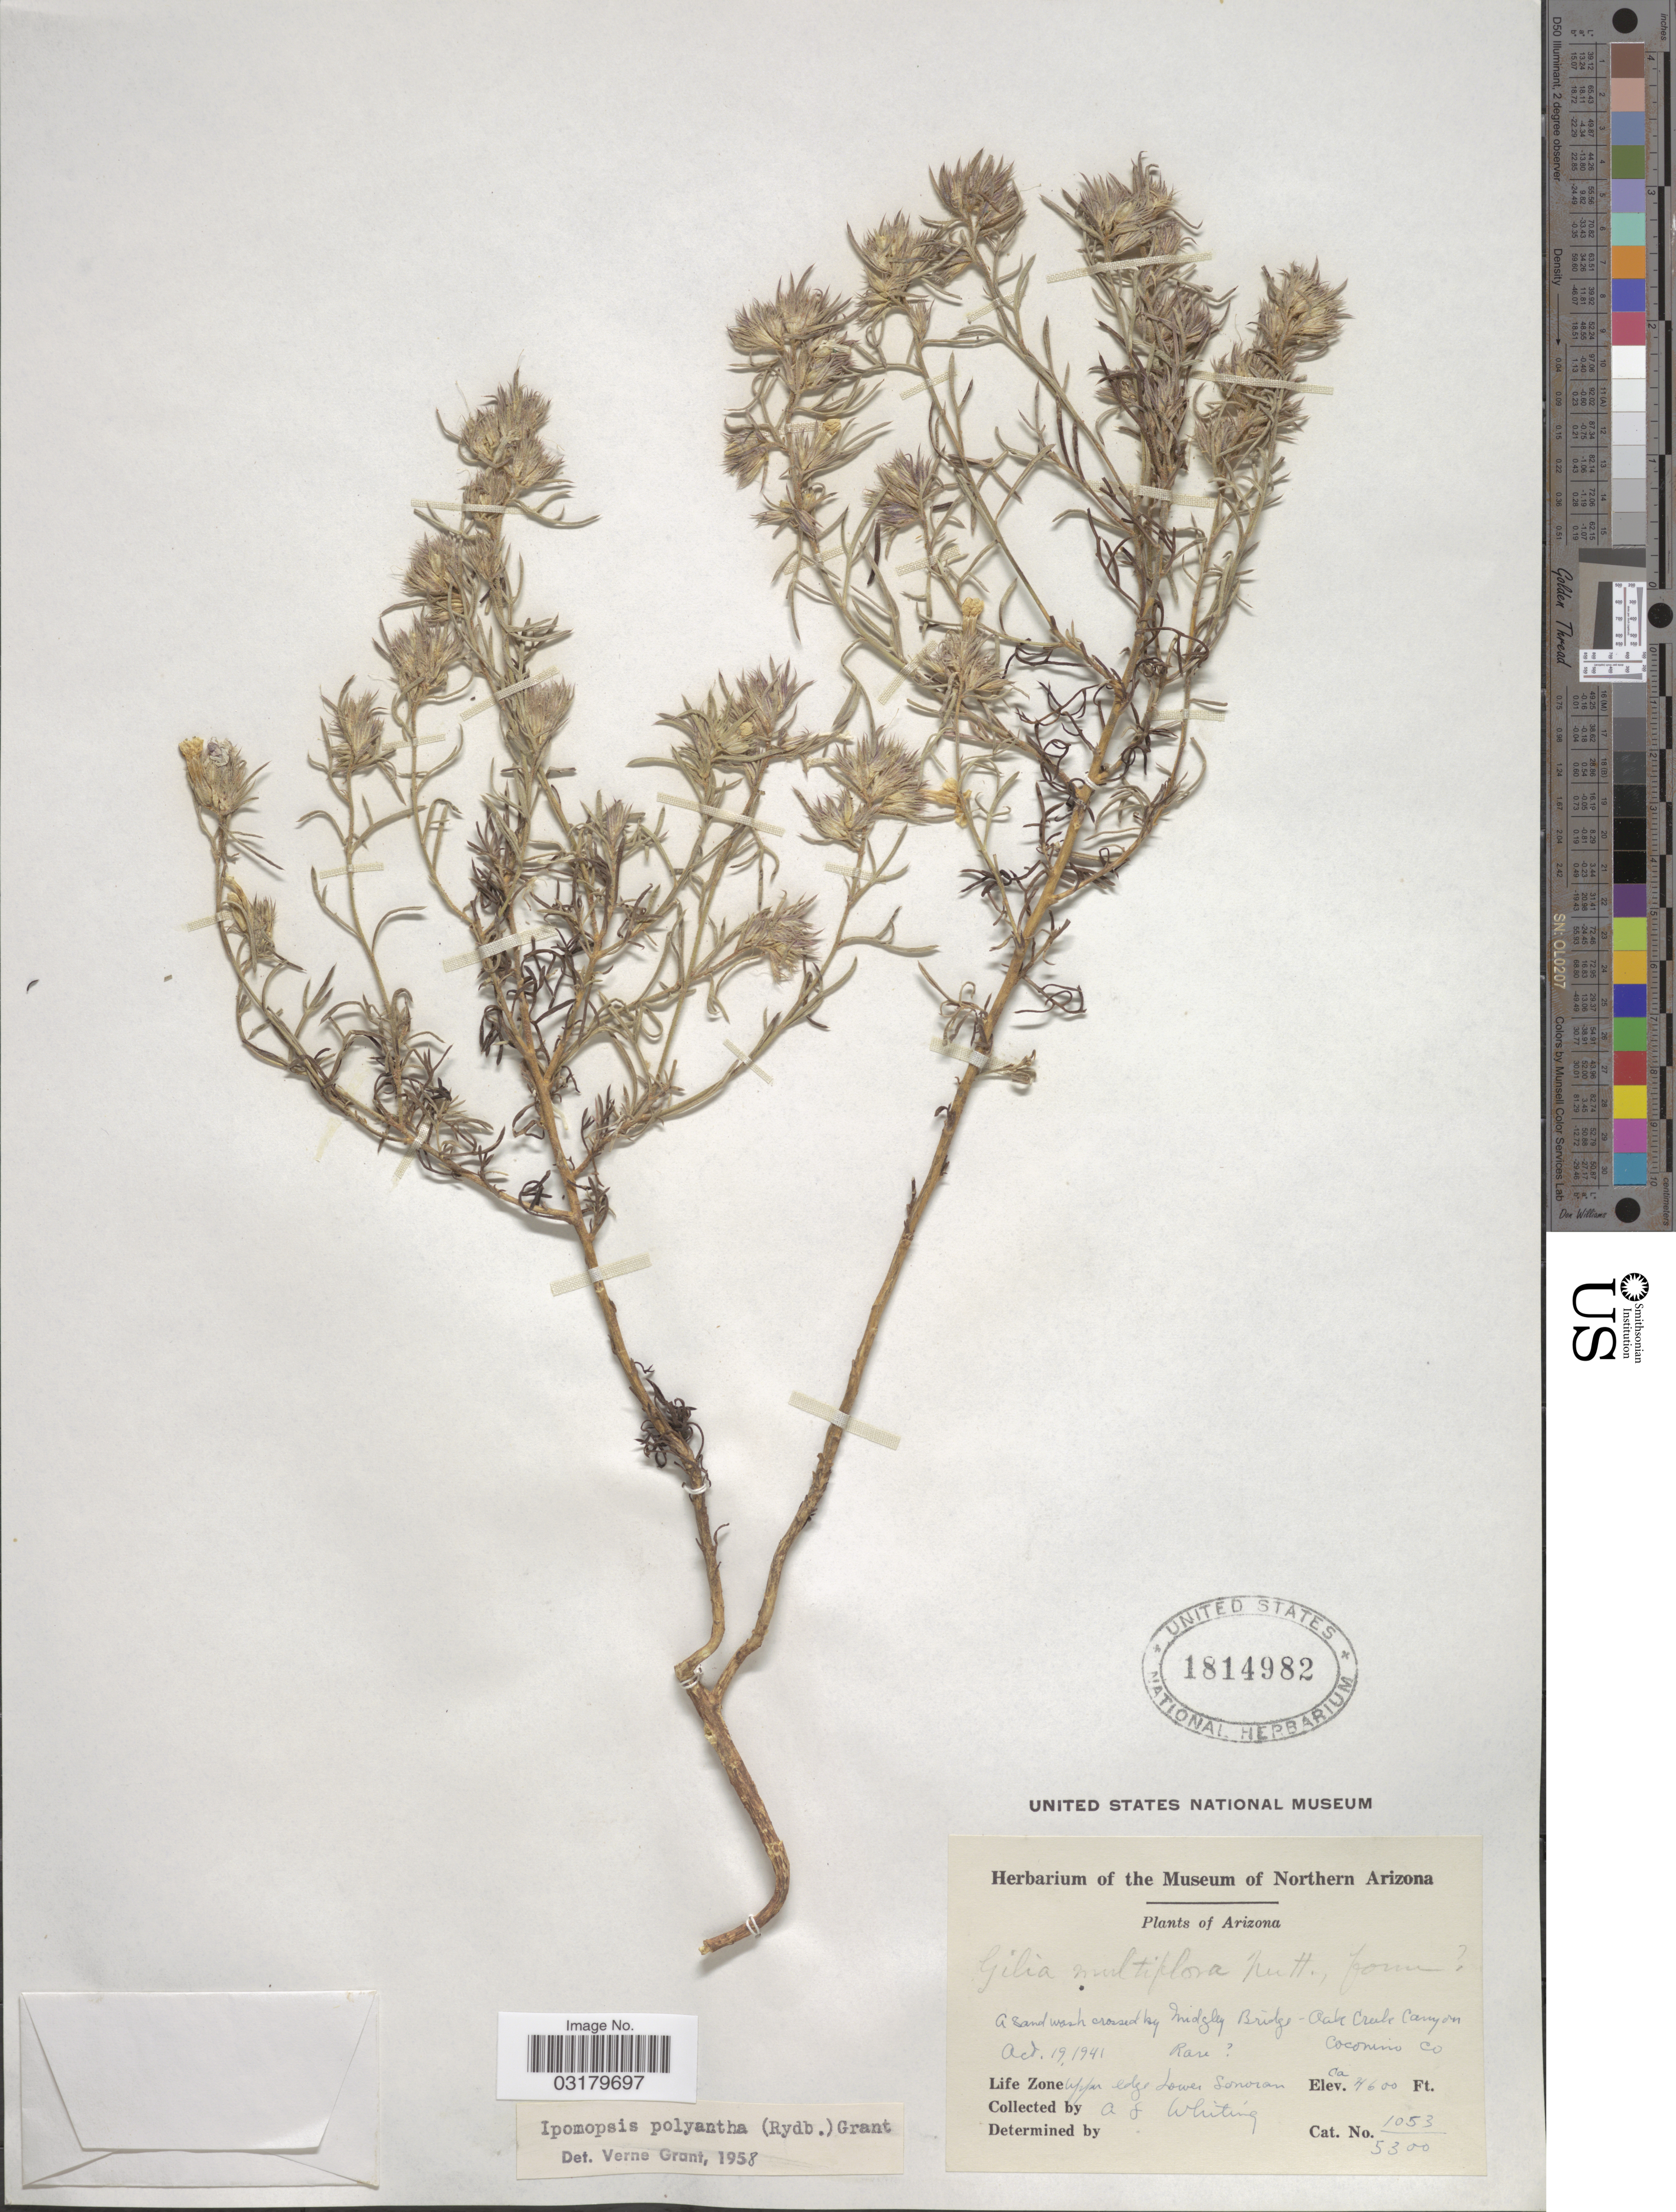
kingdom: Plantae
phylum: Tracheophyta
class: Magnoliopsida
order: Ericales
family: Polemoniaceae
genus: Ipomopsis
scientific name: Ipomopsis polyantha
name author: (Rydb.) V.E. Grant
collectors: A. F. Whiting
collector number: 1053/5300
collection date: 1941-10-19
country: United States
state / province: Arizona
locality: A sand wash crossed by Midgley Bridge - Oak Creek Canyon Coconino Co. Life Zone Upper edge Lower Sonoran.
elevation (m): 1402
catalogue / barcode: US 1814982